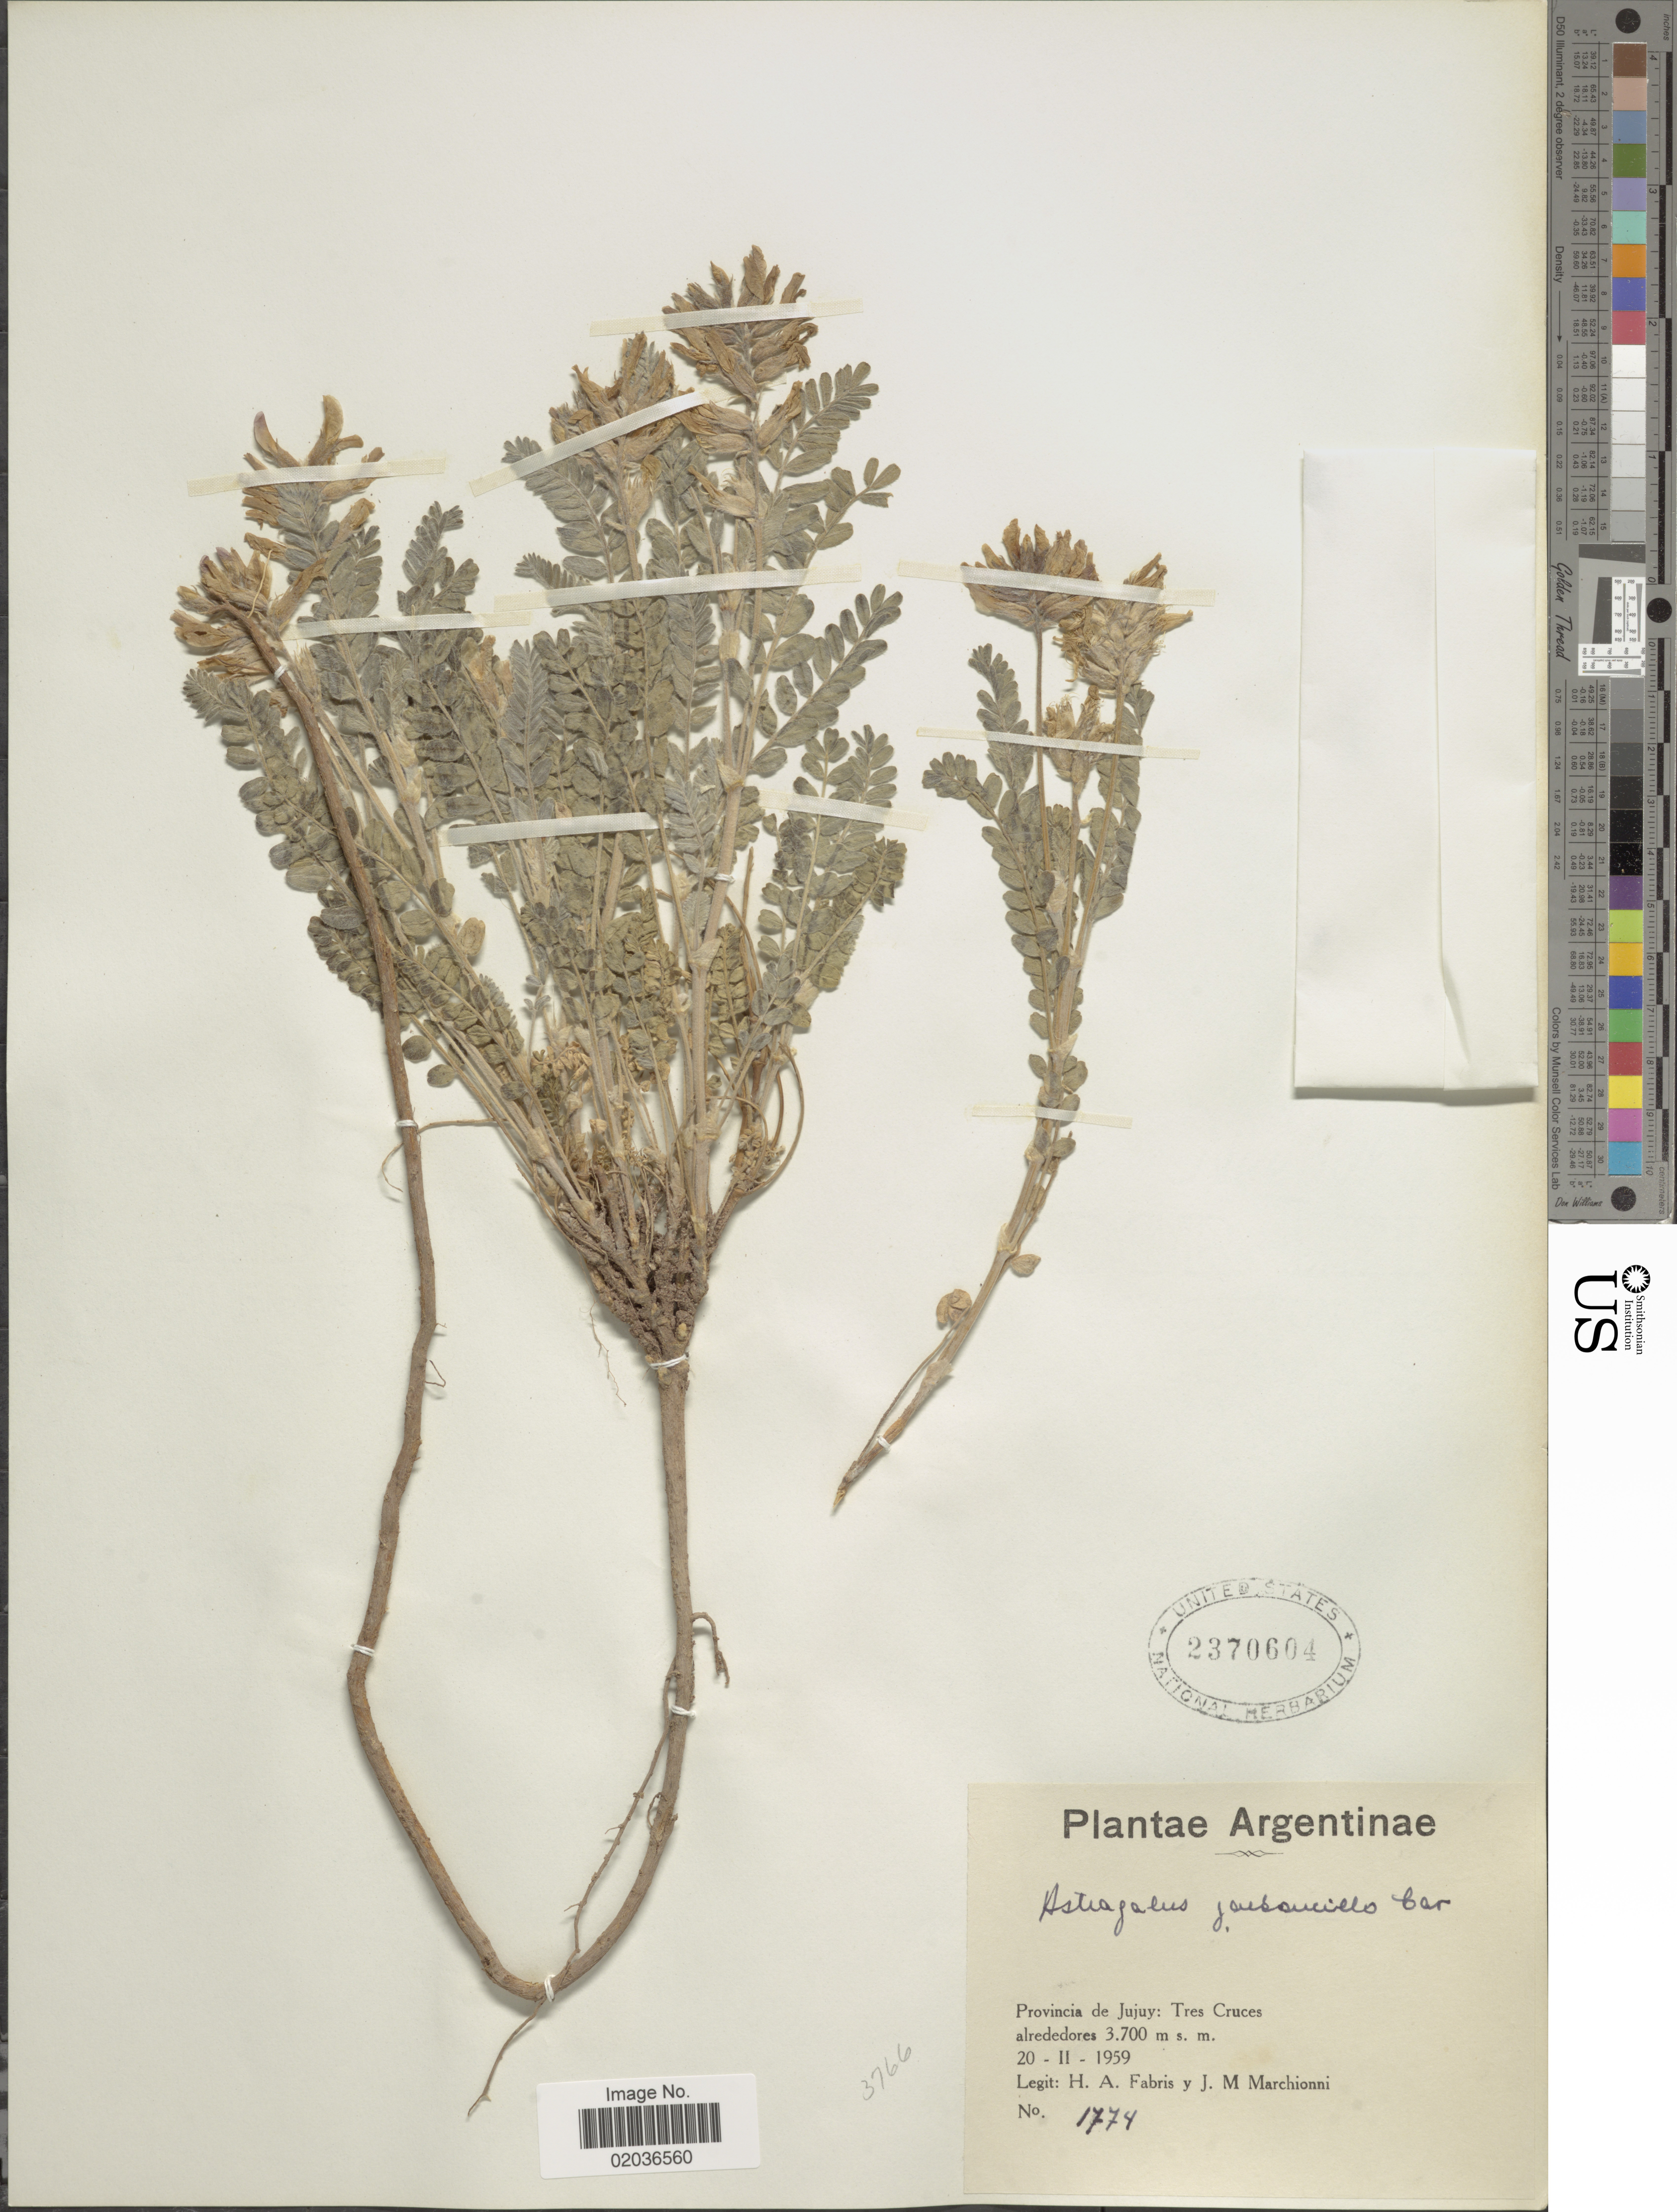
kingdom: Plantae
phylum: Tracheophyta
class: Magnoliopsida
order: Fabales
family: Fabaceae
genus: Astragalus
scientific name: Astragalus garbancillo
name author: Cav.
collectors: H. A. Fabris & J. Marchionni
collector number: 1774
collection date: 1959-02-20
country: Argentina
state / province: Jujuy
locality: Provincia de Jujuy: Tres Cruces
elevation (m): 3700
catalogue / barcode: US 2370604